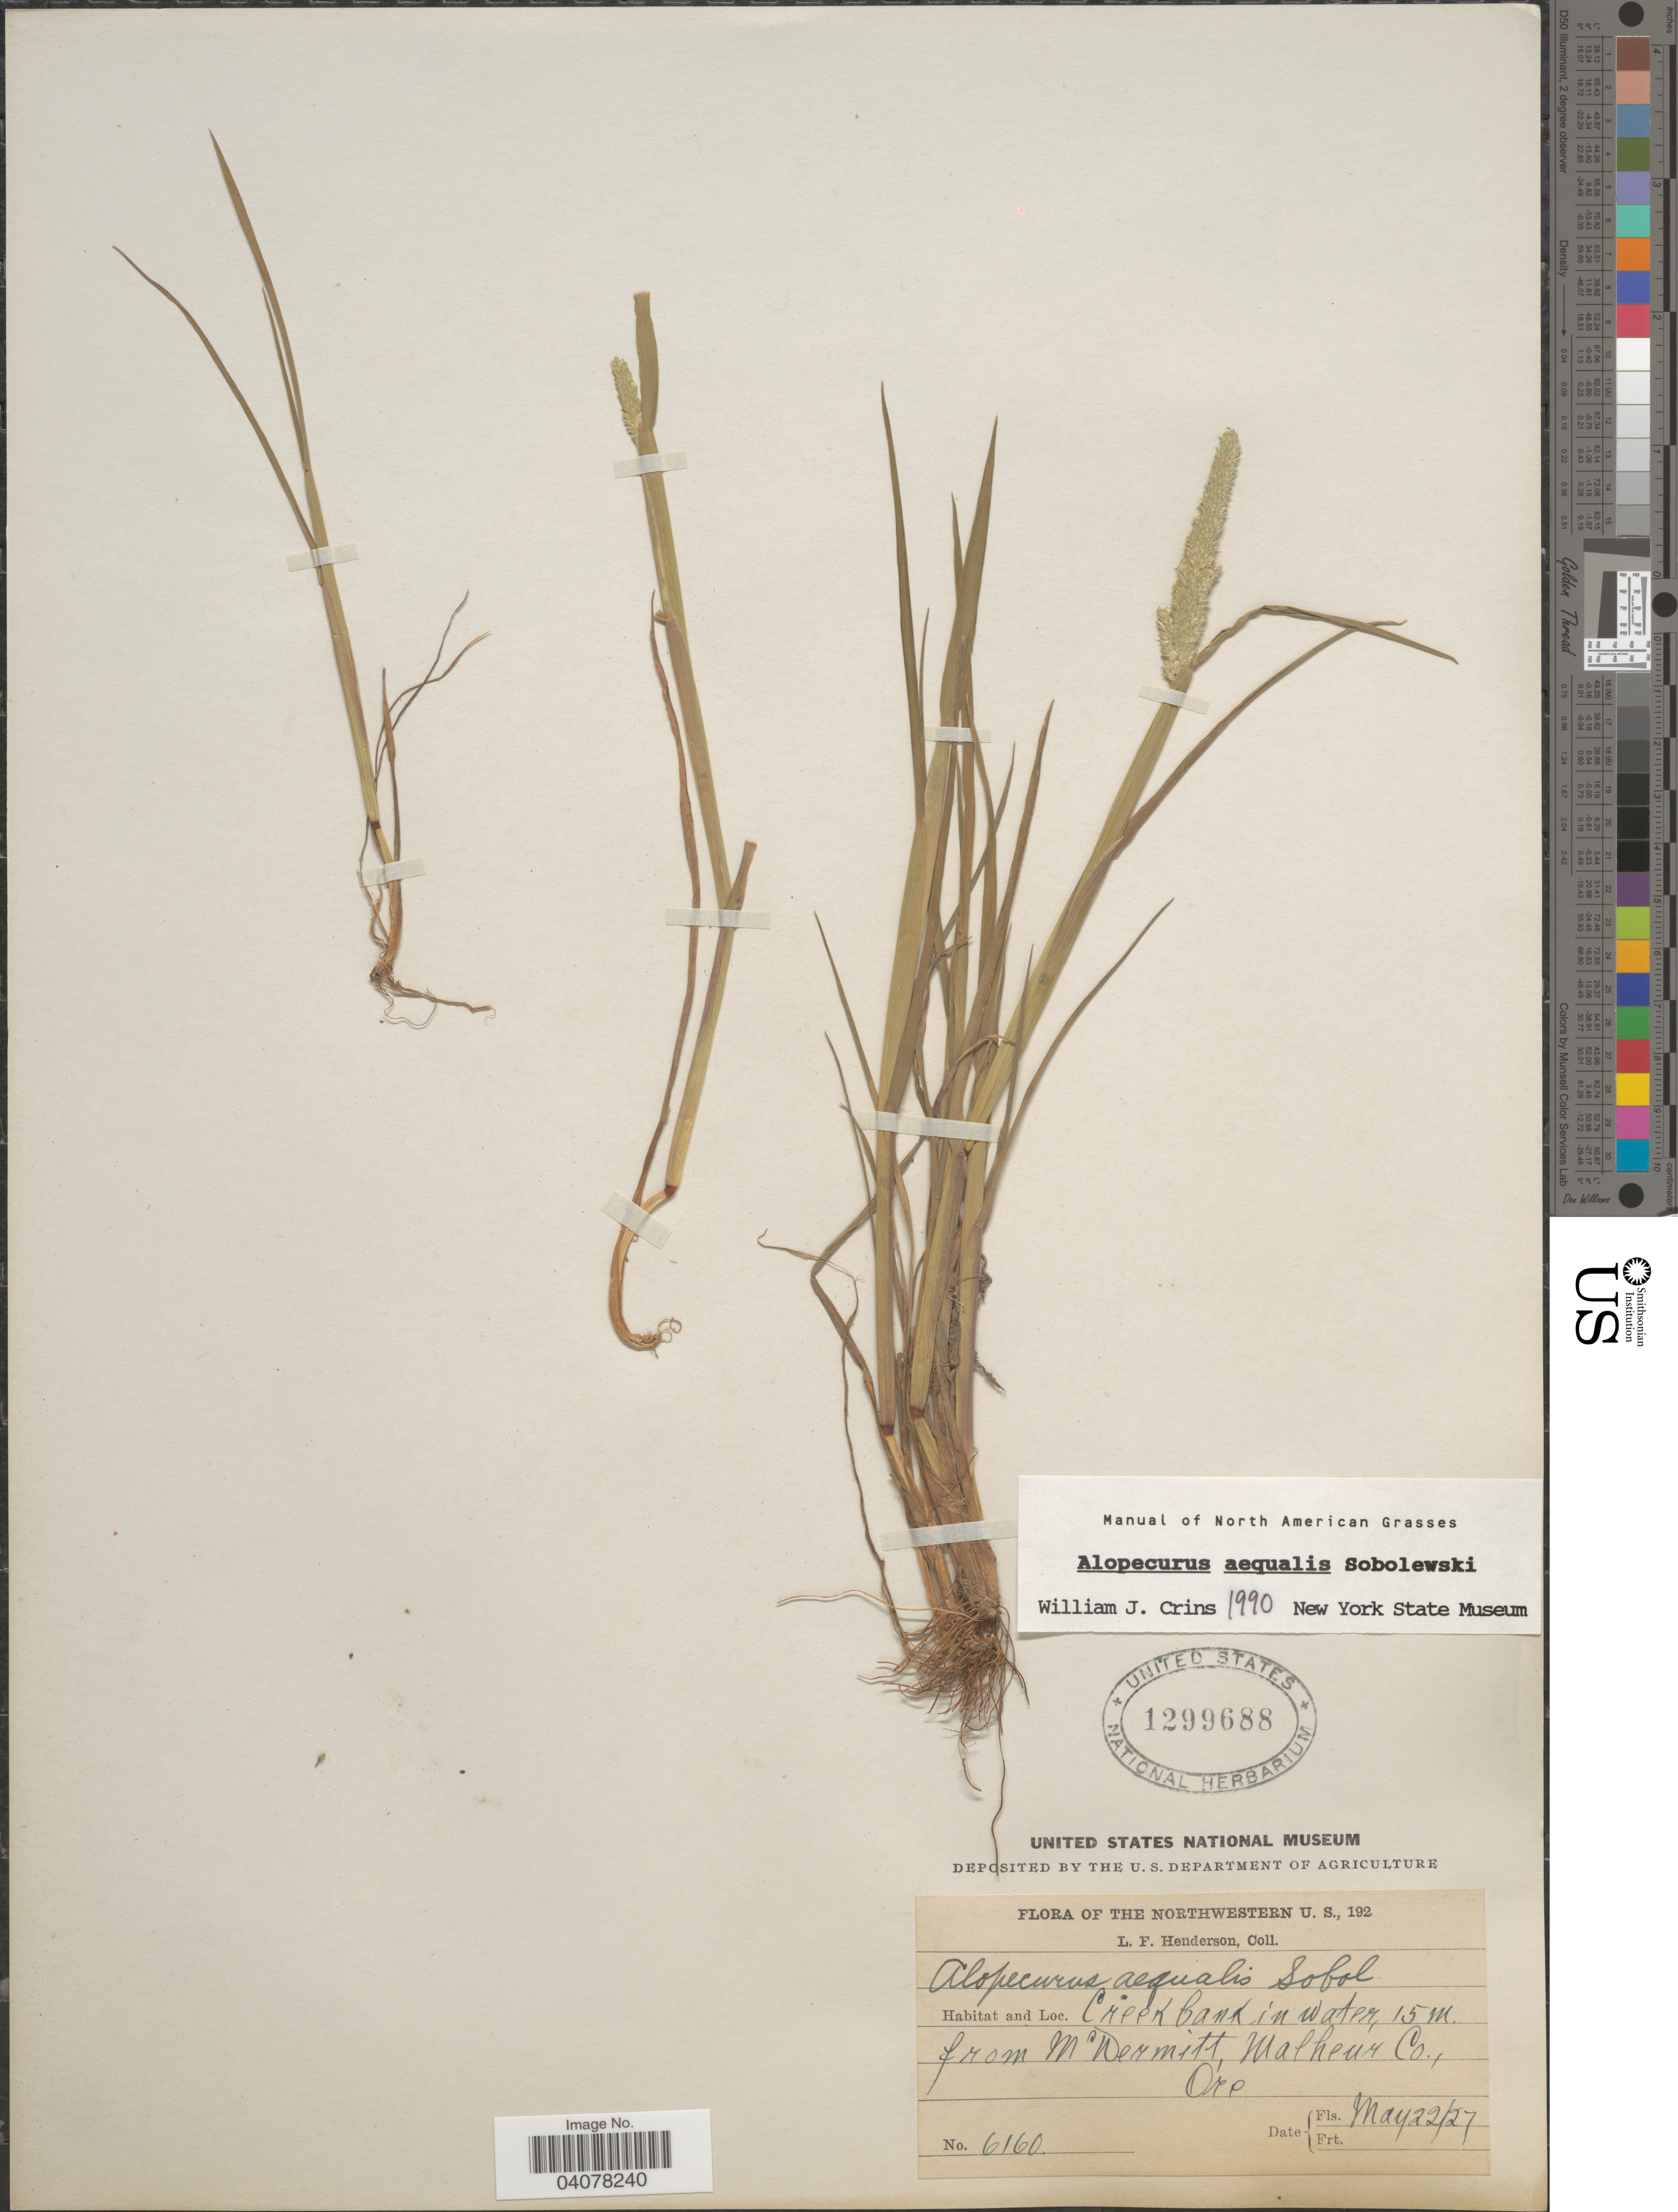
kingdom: Plantae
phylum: Tracheophyta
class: Liliopsida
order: Poales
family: Poaceae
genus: Alopecurus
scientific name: Alopecurus aequalis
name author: Sobol.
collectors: L. Henderson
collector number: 6160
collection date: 1927-05-22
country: United States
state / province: Oregon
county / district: Malheur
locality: The Northwestern U. S. Creek bank in water, 15 m. from McDermitt, Malheur Co.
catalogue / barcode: US 1299688